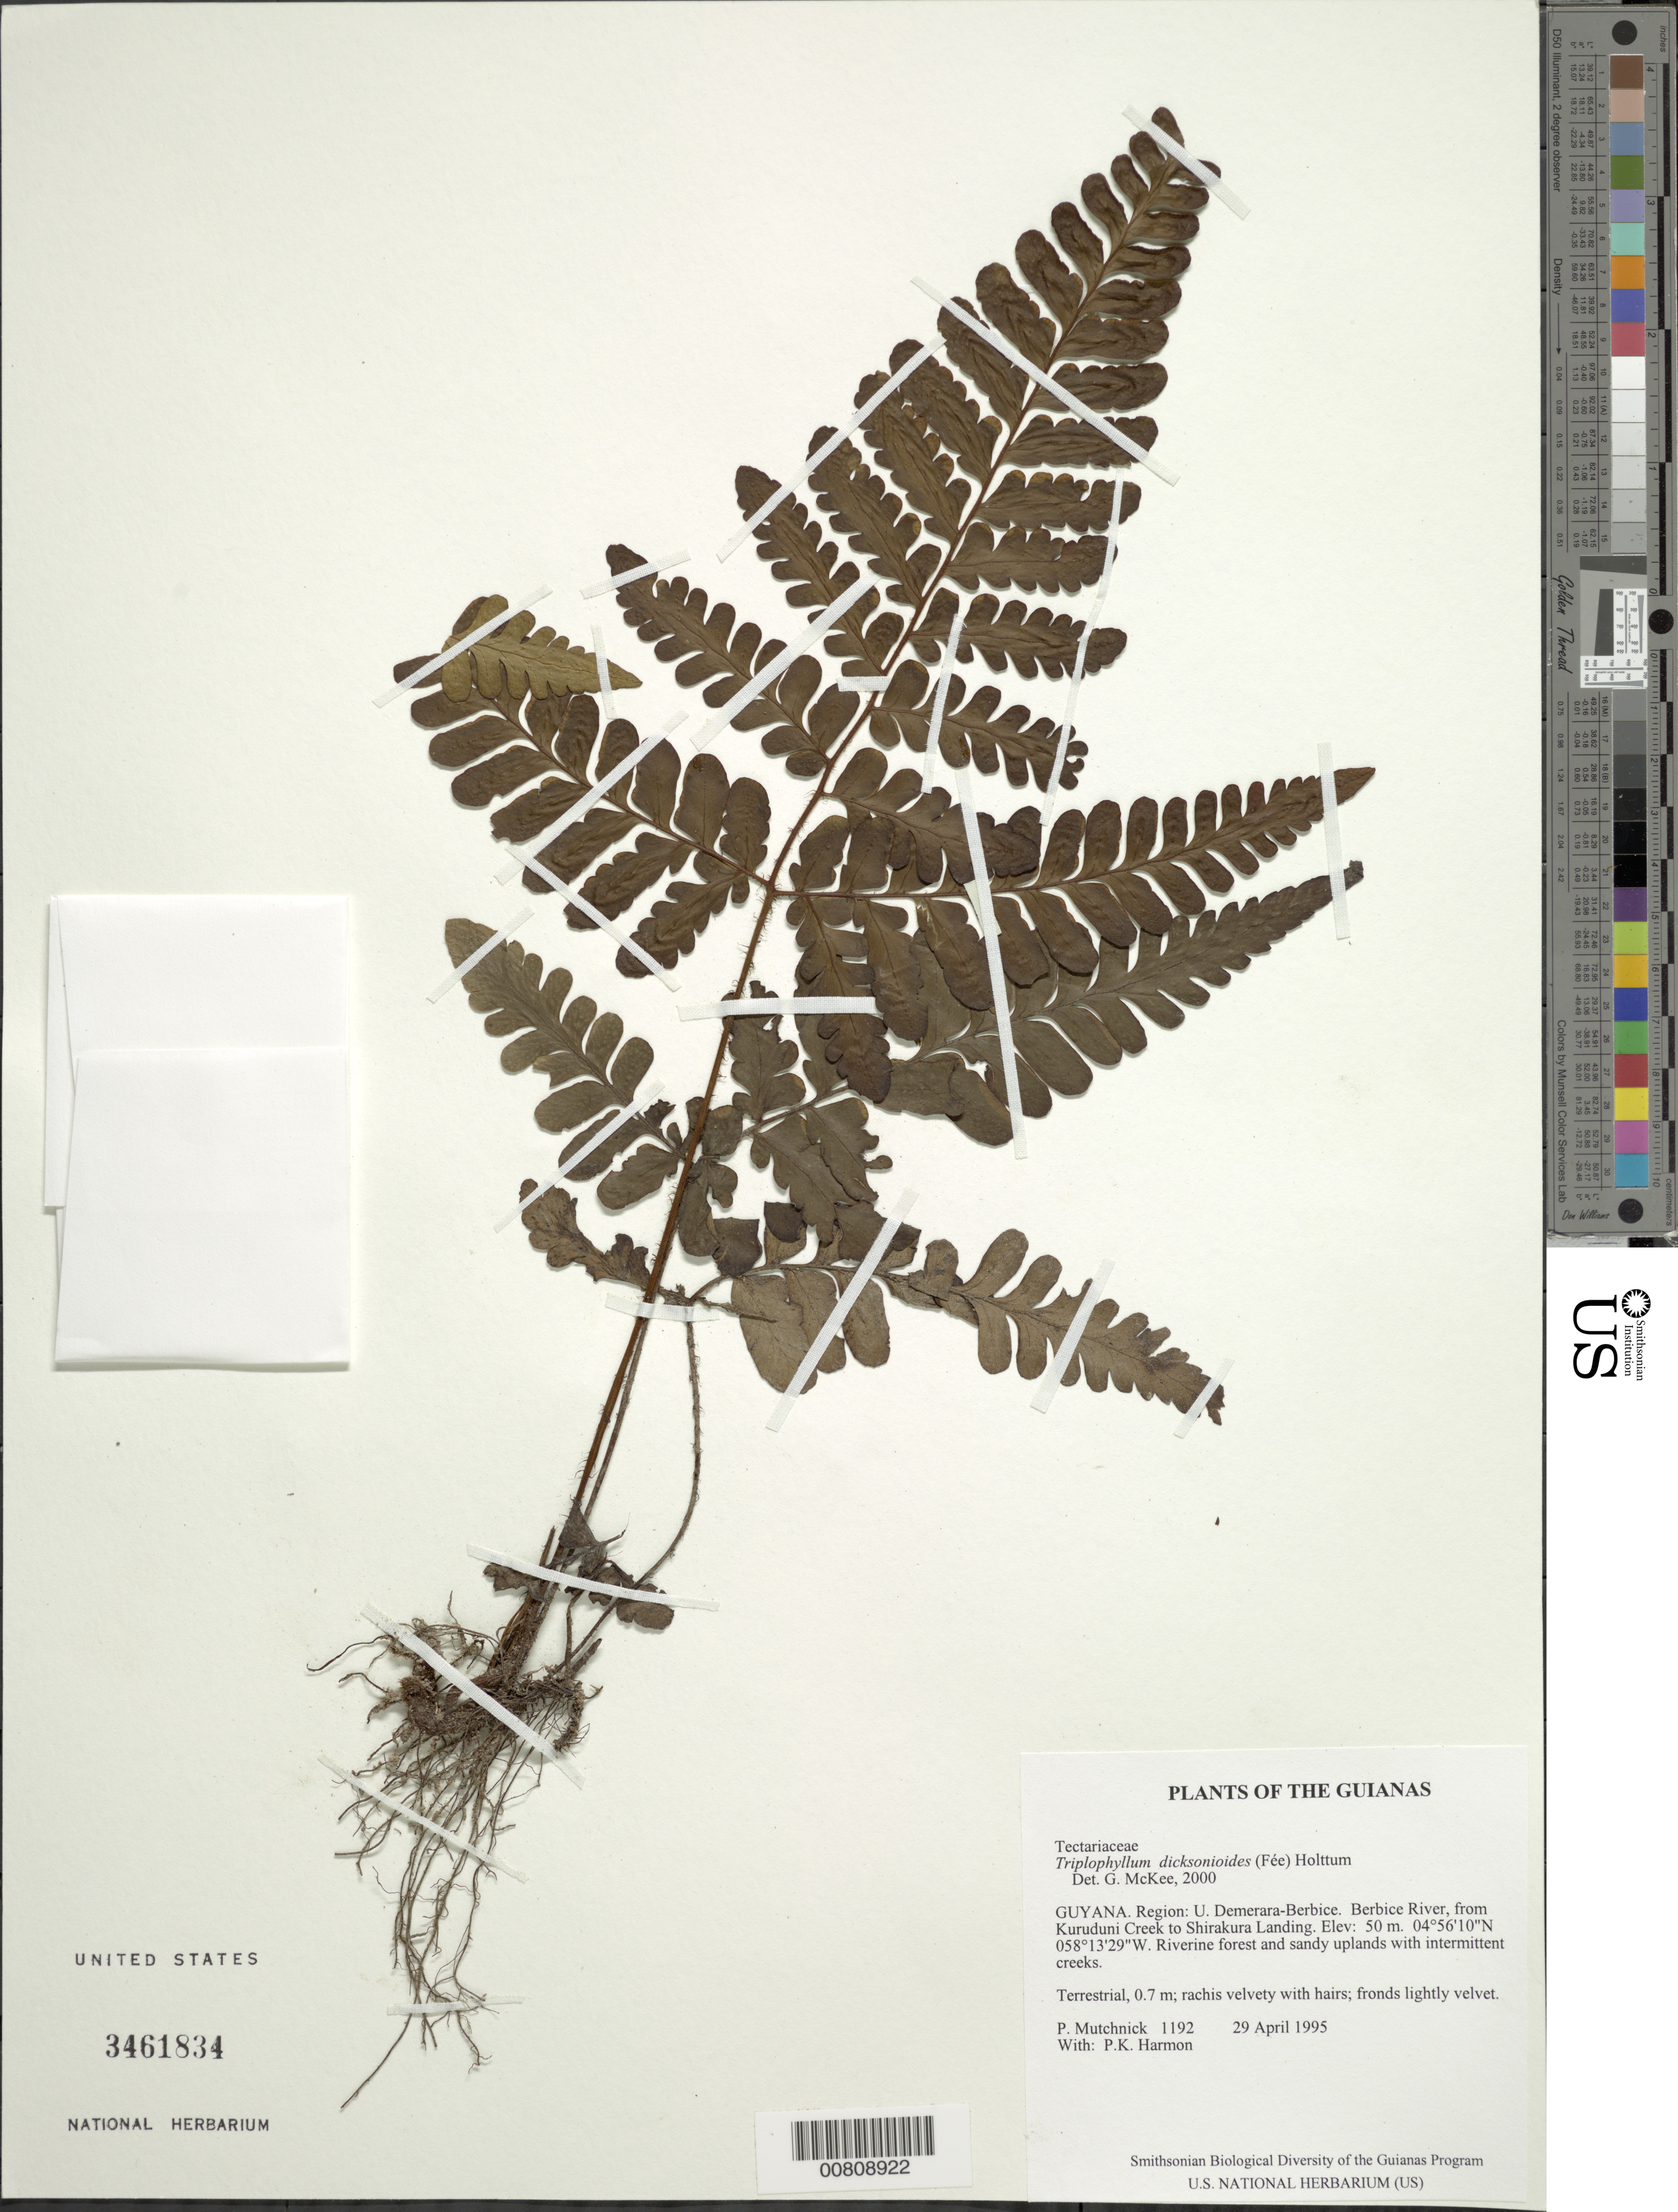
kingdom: Plantae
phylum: Tracheophyta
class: Polypodiopsida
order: Polypodiales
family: Tectariaceae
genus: Triplophyllum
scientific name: Triplophyllum dicksonioides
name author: (Fée) Holttum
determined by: McKee, G. S., (US), NMNH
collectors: P. Mutchnick & P. Harmon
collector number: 1192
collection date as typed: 29 April 1995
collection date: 1995-04-29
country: Guyana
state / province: U. Demerara-Berbice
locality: Berbice River, from Kuruduni Creek to Shirakura Landing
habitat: Riverine forest and sandy uplands with intermittent creeks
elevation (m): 50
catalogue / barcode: US 3461834